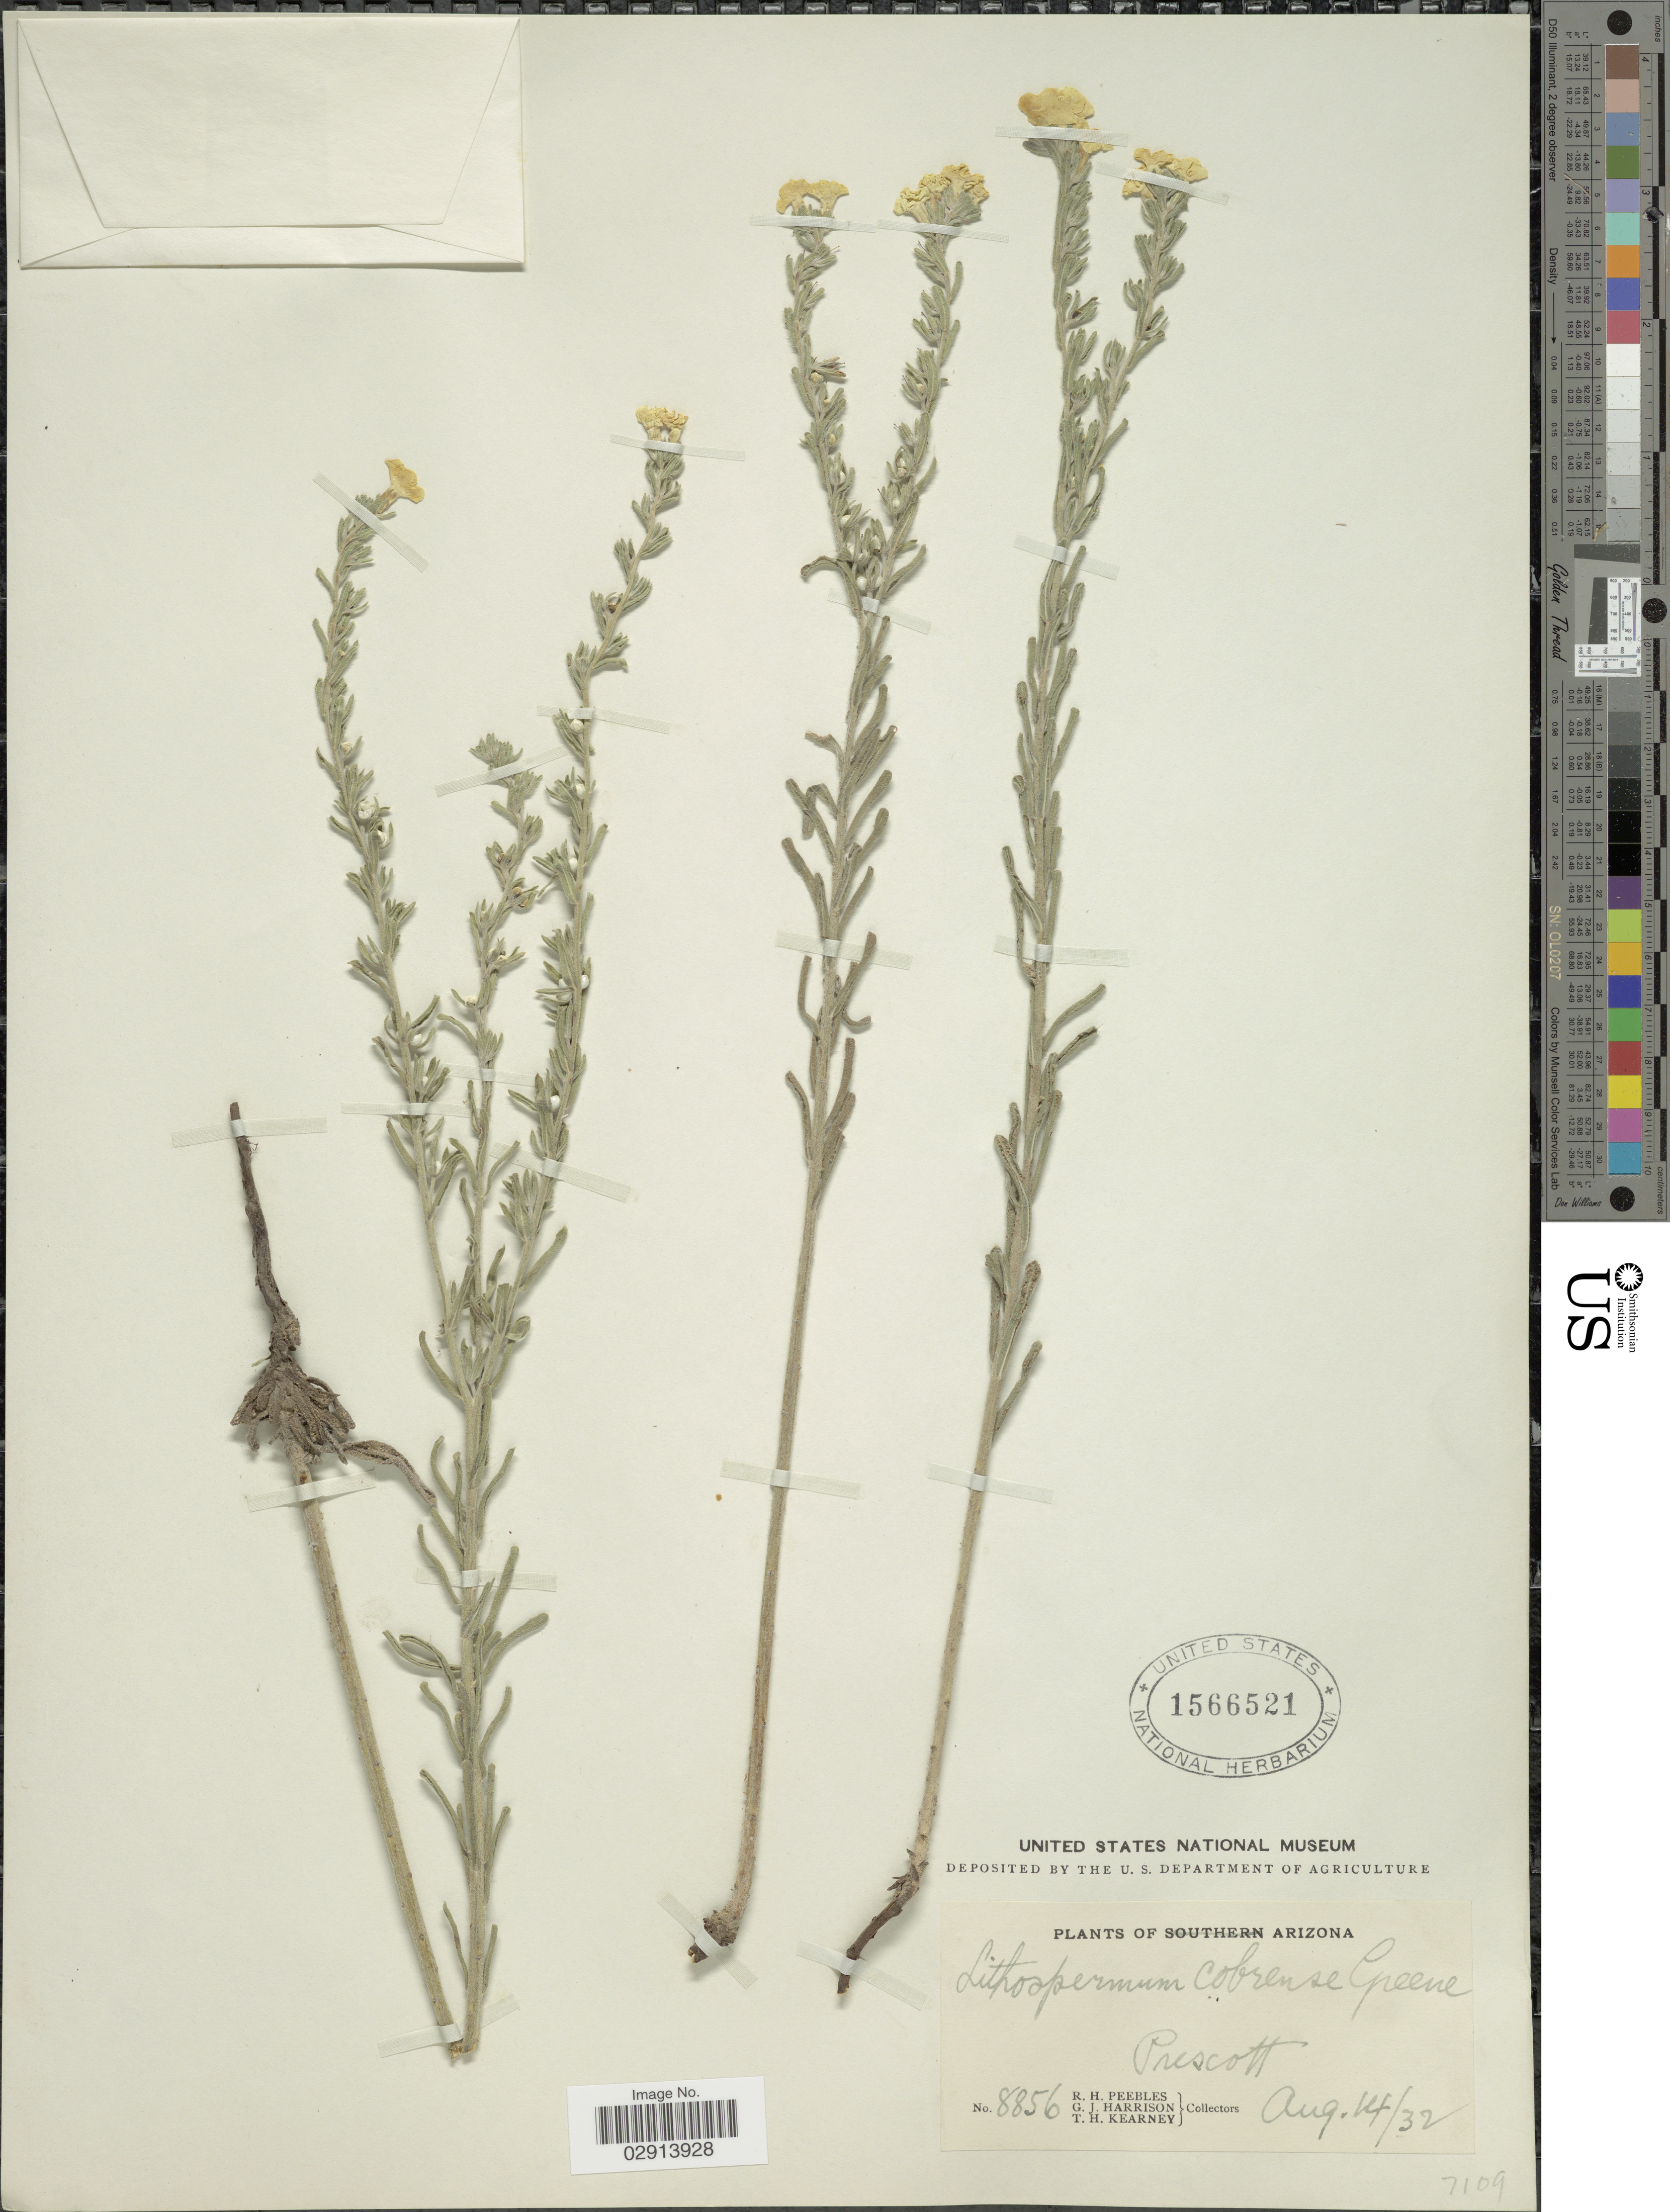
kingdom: Plantae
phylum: Tracheophyta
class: Magnoliopsida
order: Boraginales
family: Boraginaceae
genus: Lithospermum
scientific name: Lithospermum cobrense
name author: Greene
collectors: R. H. Peebles, G. J. Harrison & T. H. Kearney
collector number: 8856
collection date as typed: Transcribed d/m/y: 14/8/32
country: United States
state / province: Arizona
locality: Prescott.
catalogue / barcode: US 1566521